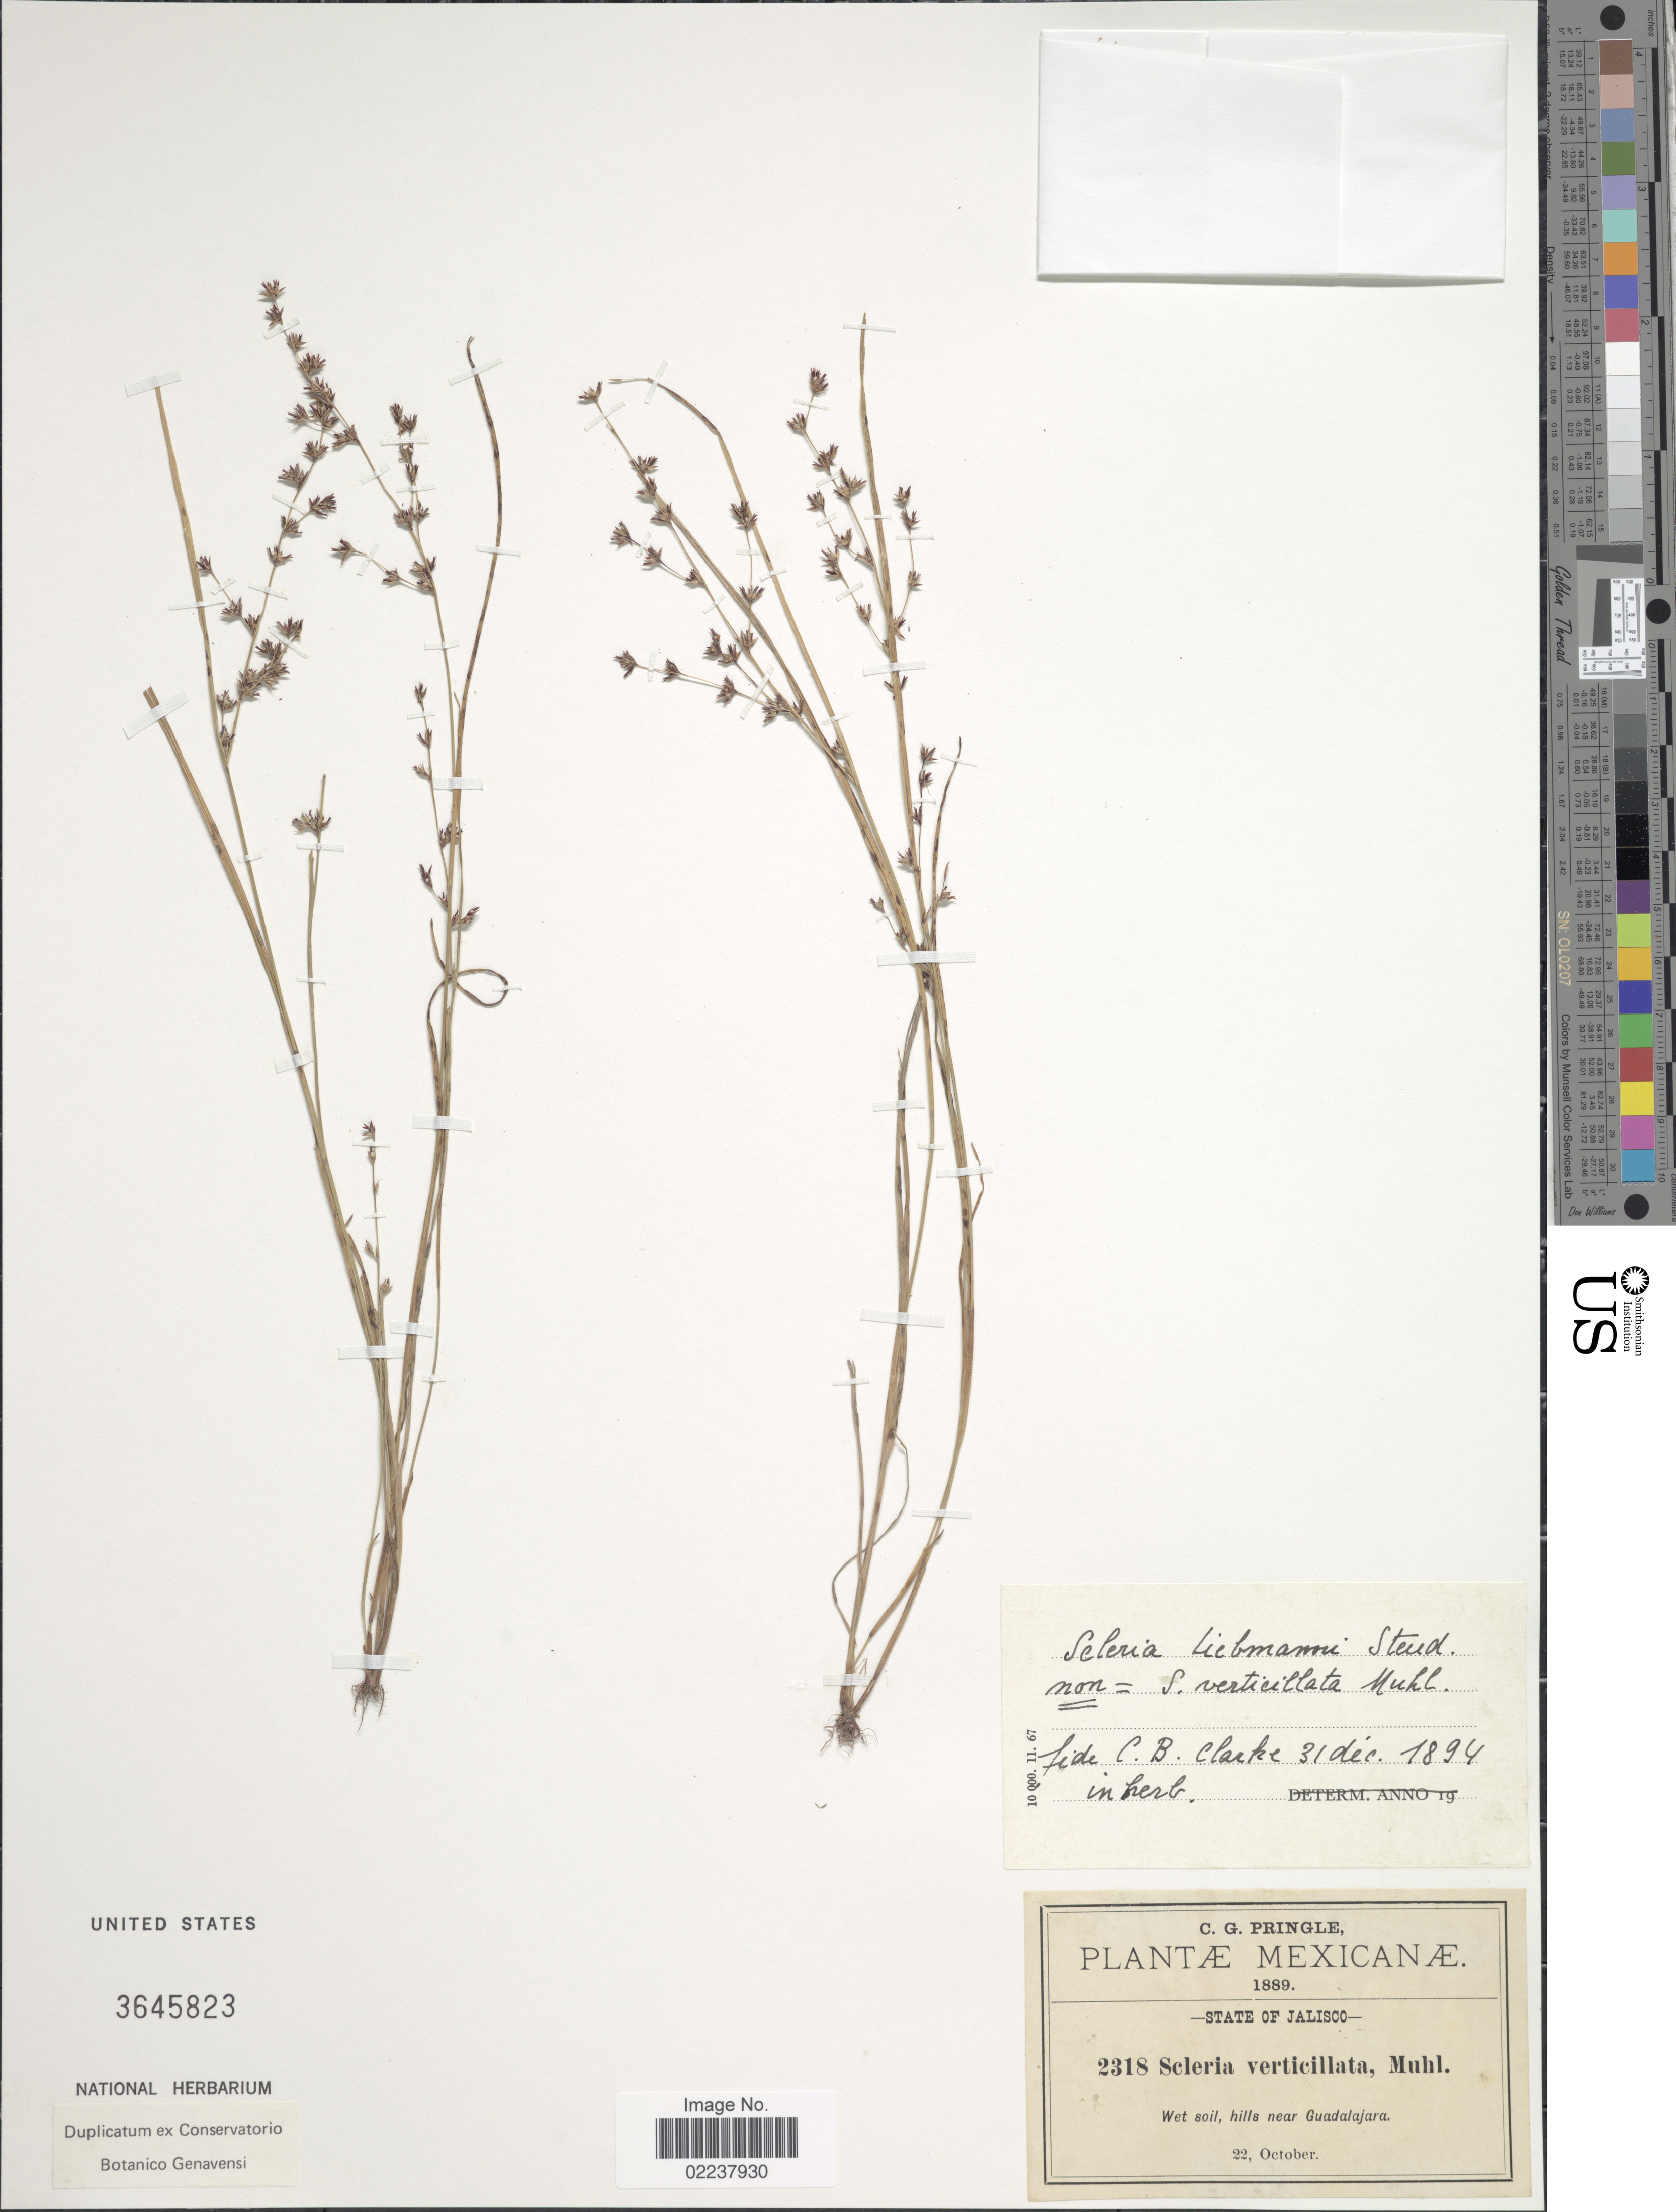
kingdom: Plantae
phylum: Tracheophyta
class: Liliopsida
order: Poales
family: Cyperaceae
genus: Scleria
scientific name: Scleria tenella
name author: Kunth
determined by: Strong, Mark T., (BOT), Smithsonian Institution - National Museum of Natural History (UNITED STATES)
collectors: C. G. Pringle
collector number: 2318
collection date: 1889-10-22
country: Mexico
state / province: Jalisco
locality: Near Guadalajara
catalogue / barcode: US 3645823